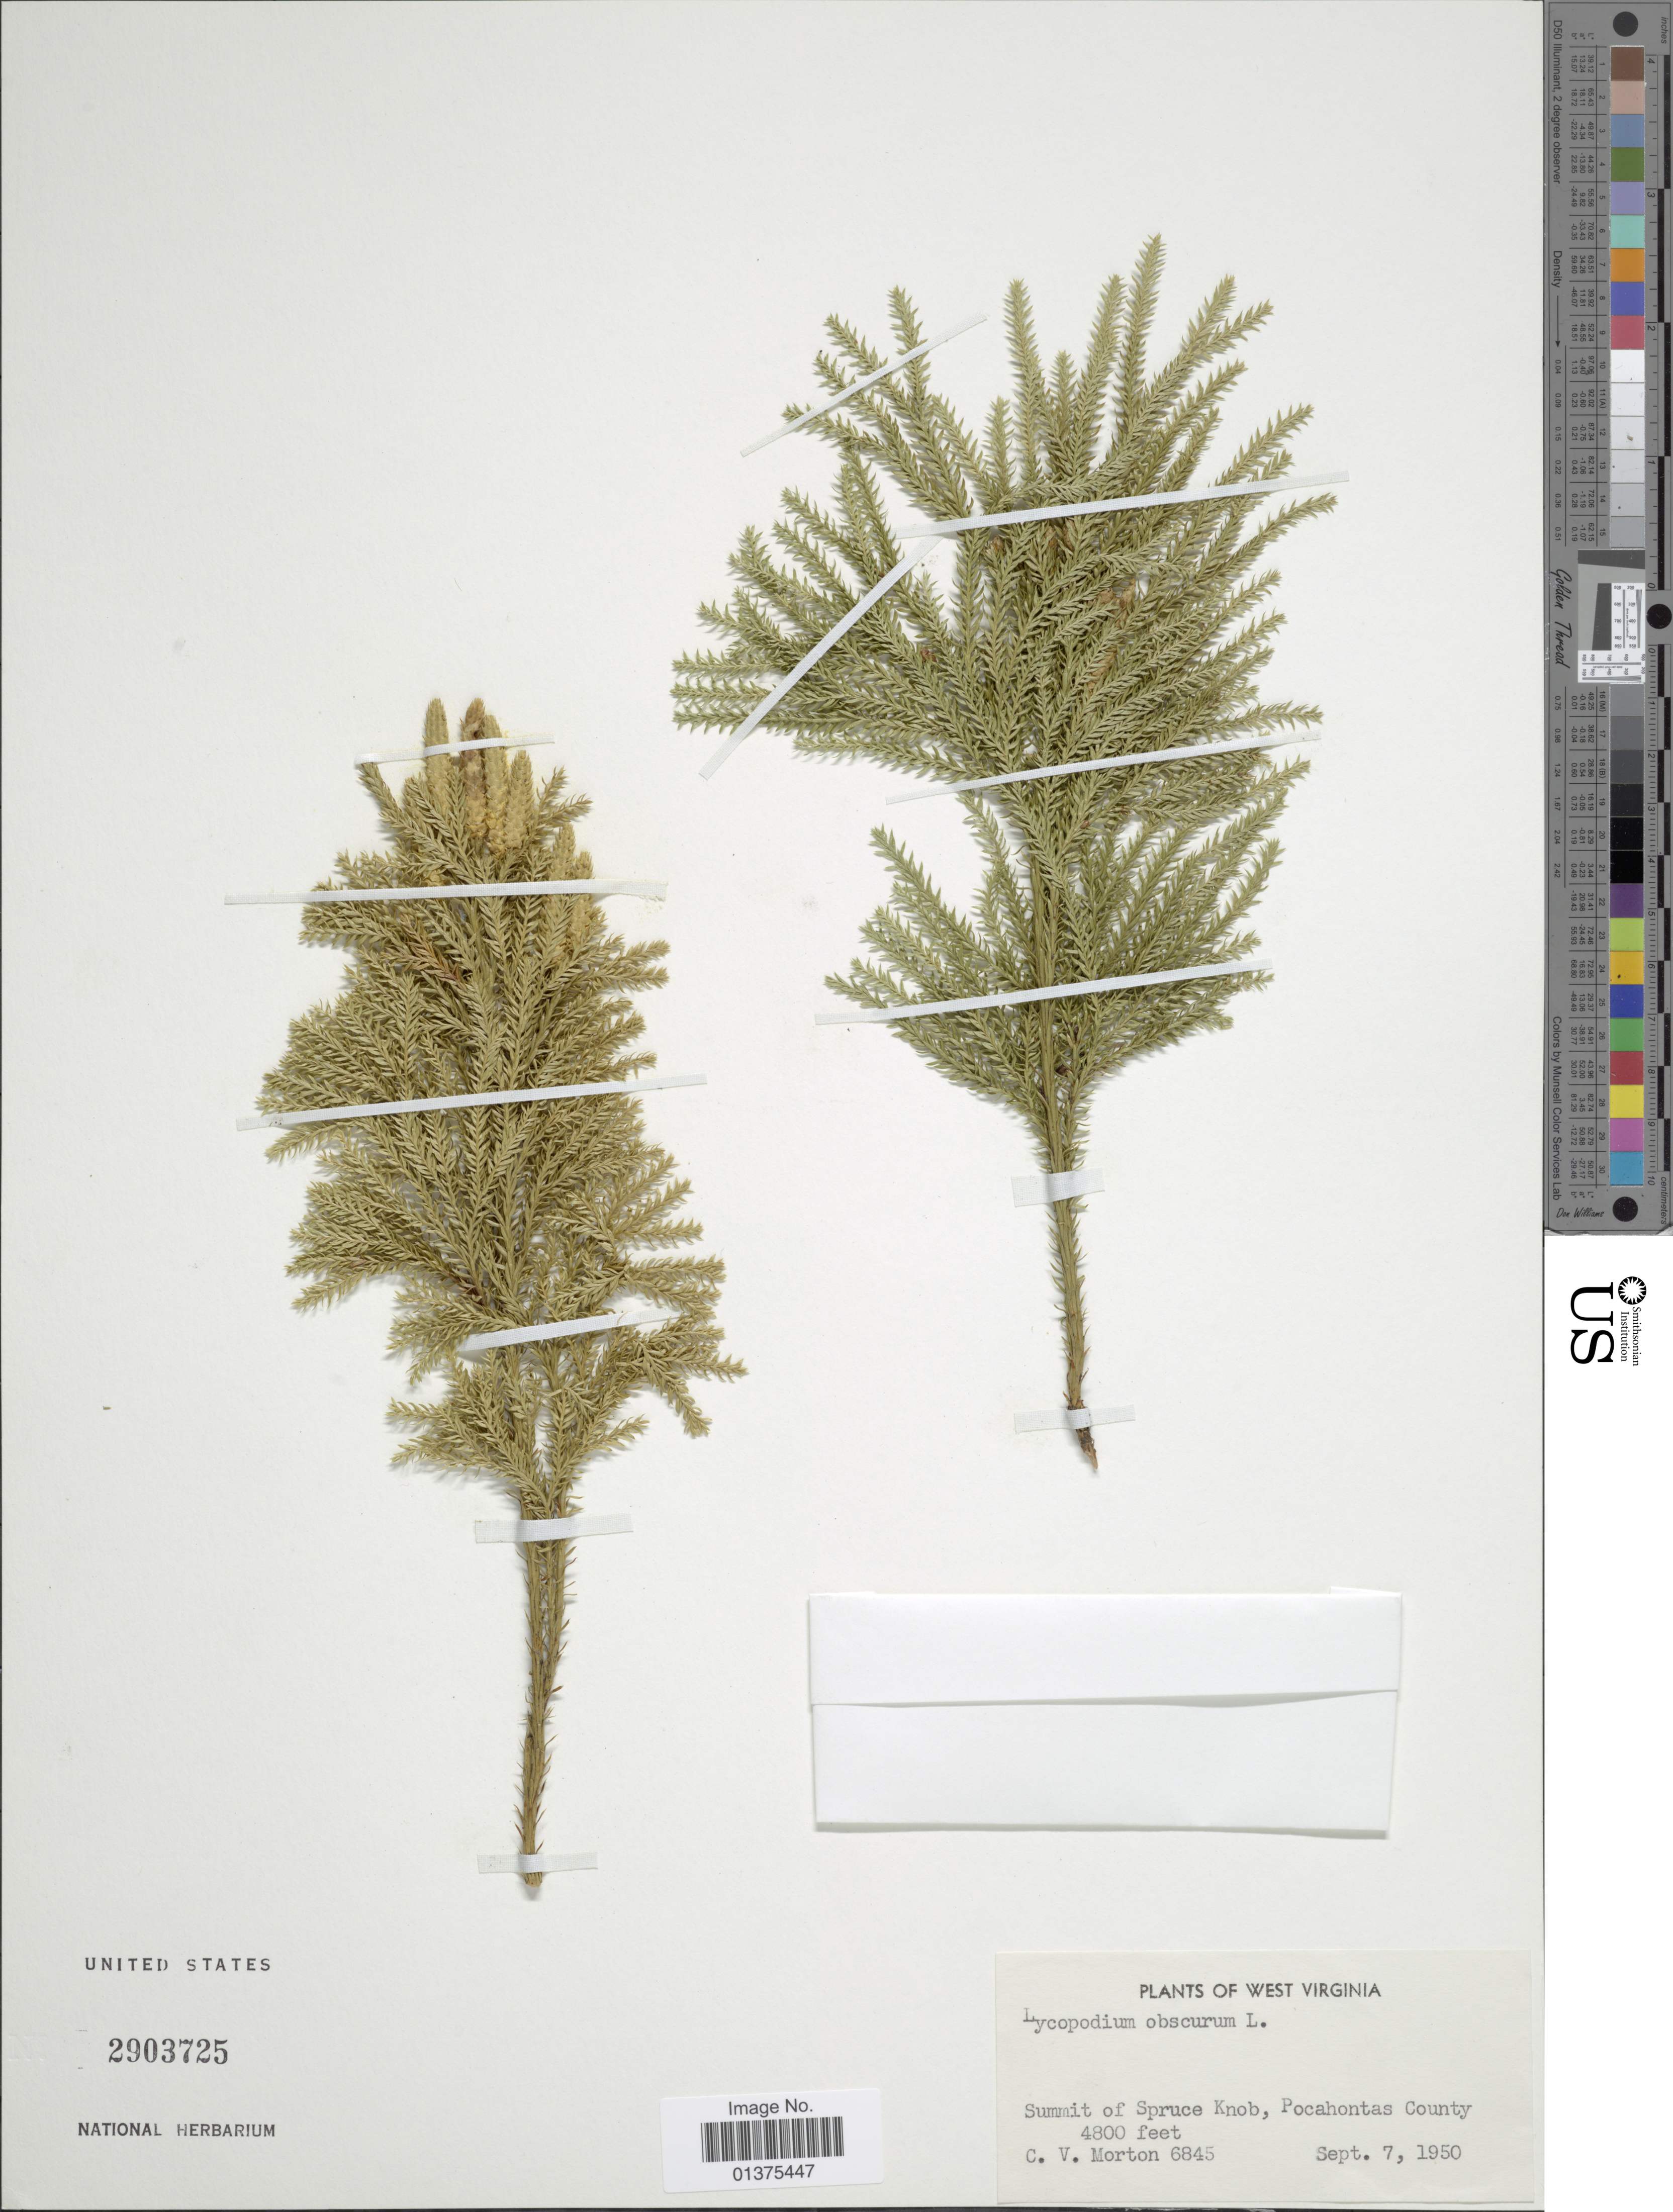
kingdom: Plantae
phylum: Tracheophyta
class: Lycopodiopsida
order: Lycopodiales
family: Lycopodiaceae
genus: Dendrolycopodium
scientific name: Dendrolycopodium obscurum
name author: (L.) A. Haines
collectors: C. V. Morton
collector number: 6845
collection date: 1950-09-07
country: United States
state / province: West Virginia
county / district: Pocahontas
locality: Summit of Spruce Knob, Pocahontas County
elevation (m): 1463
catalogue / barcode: US 2903725